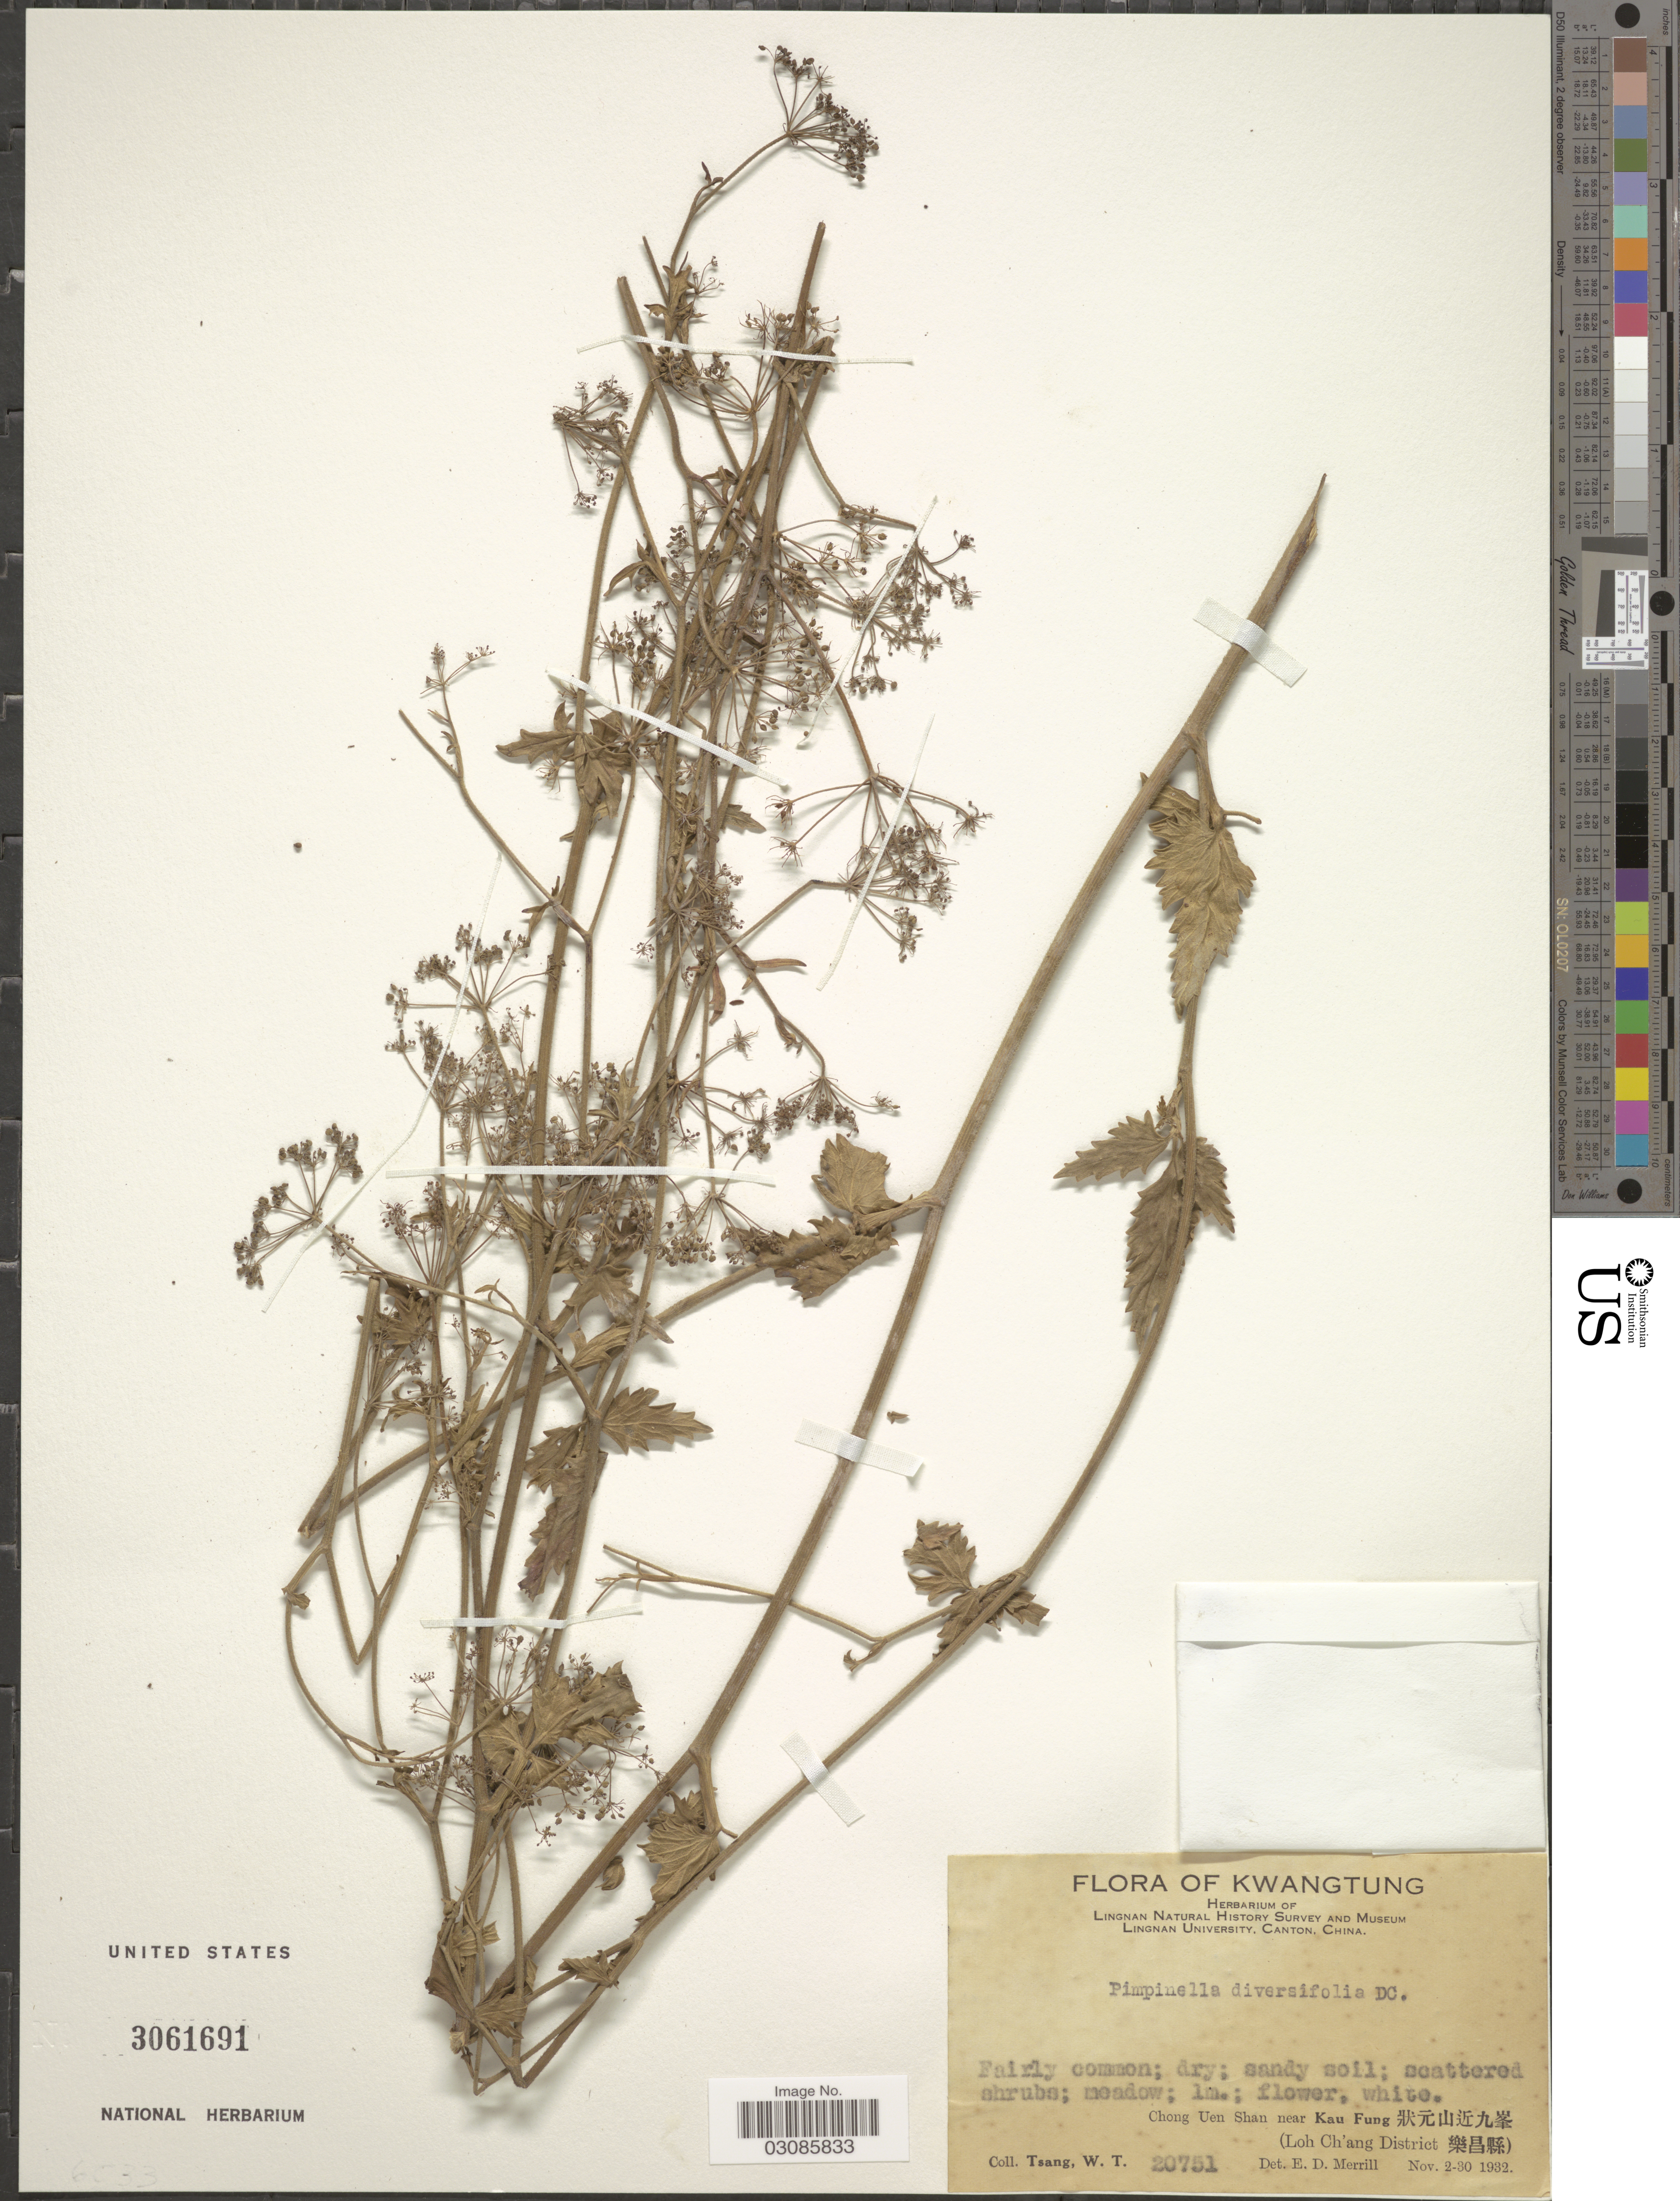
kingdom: Plantae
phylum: Tracheophyta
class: Magnoliopsida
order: Apiales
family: Apiaceae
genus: Pimpinella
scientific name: Pimpinella diversifolia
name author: DC.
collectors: W. T. Tsang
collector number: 20751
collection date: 1932-11-02/1932-11-30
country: China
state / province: Guangdong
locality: Kwangtung. Chong Uen Shan near Kau Fung. (Loh Ch'ang District).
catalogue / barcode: US 3061691